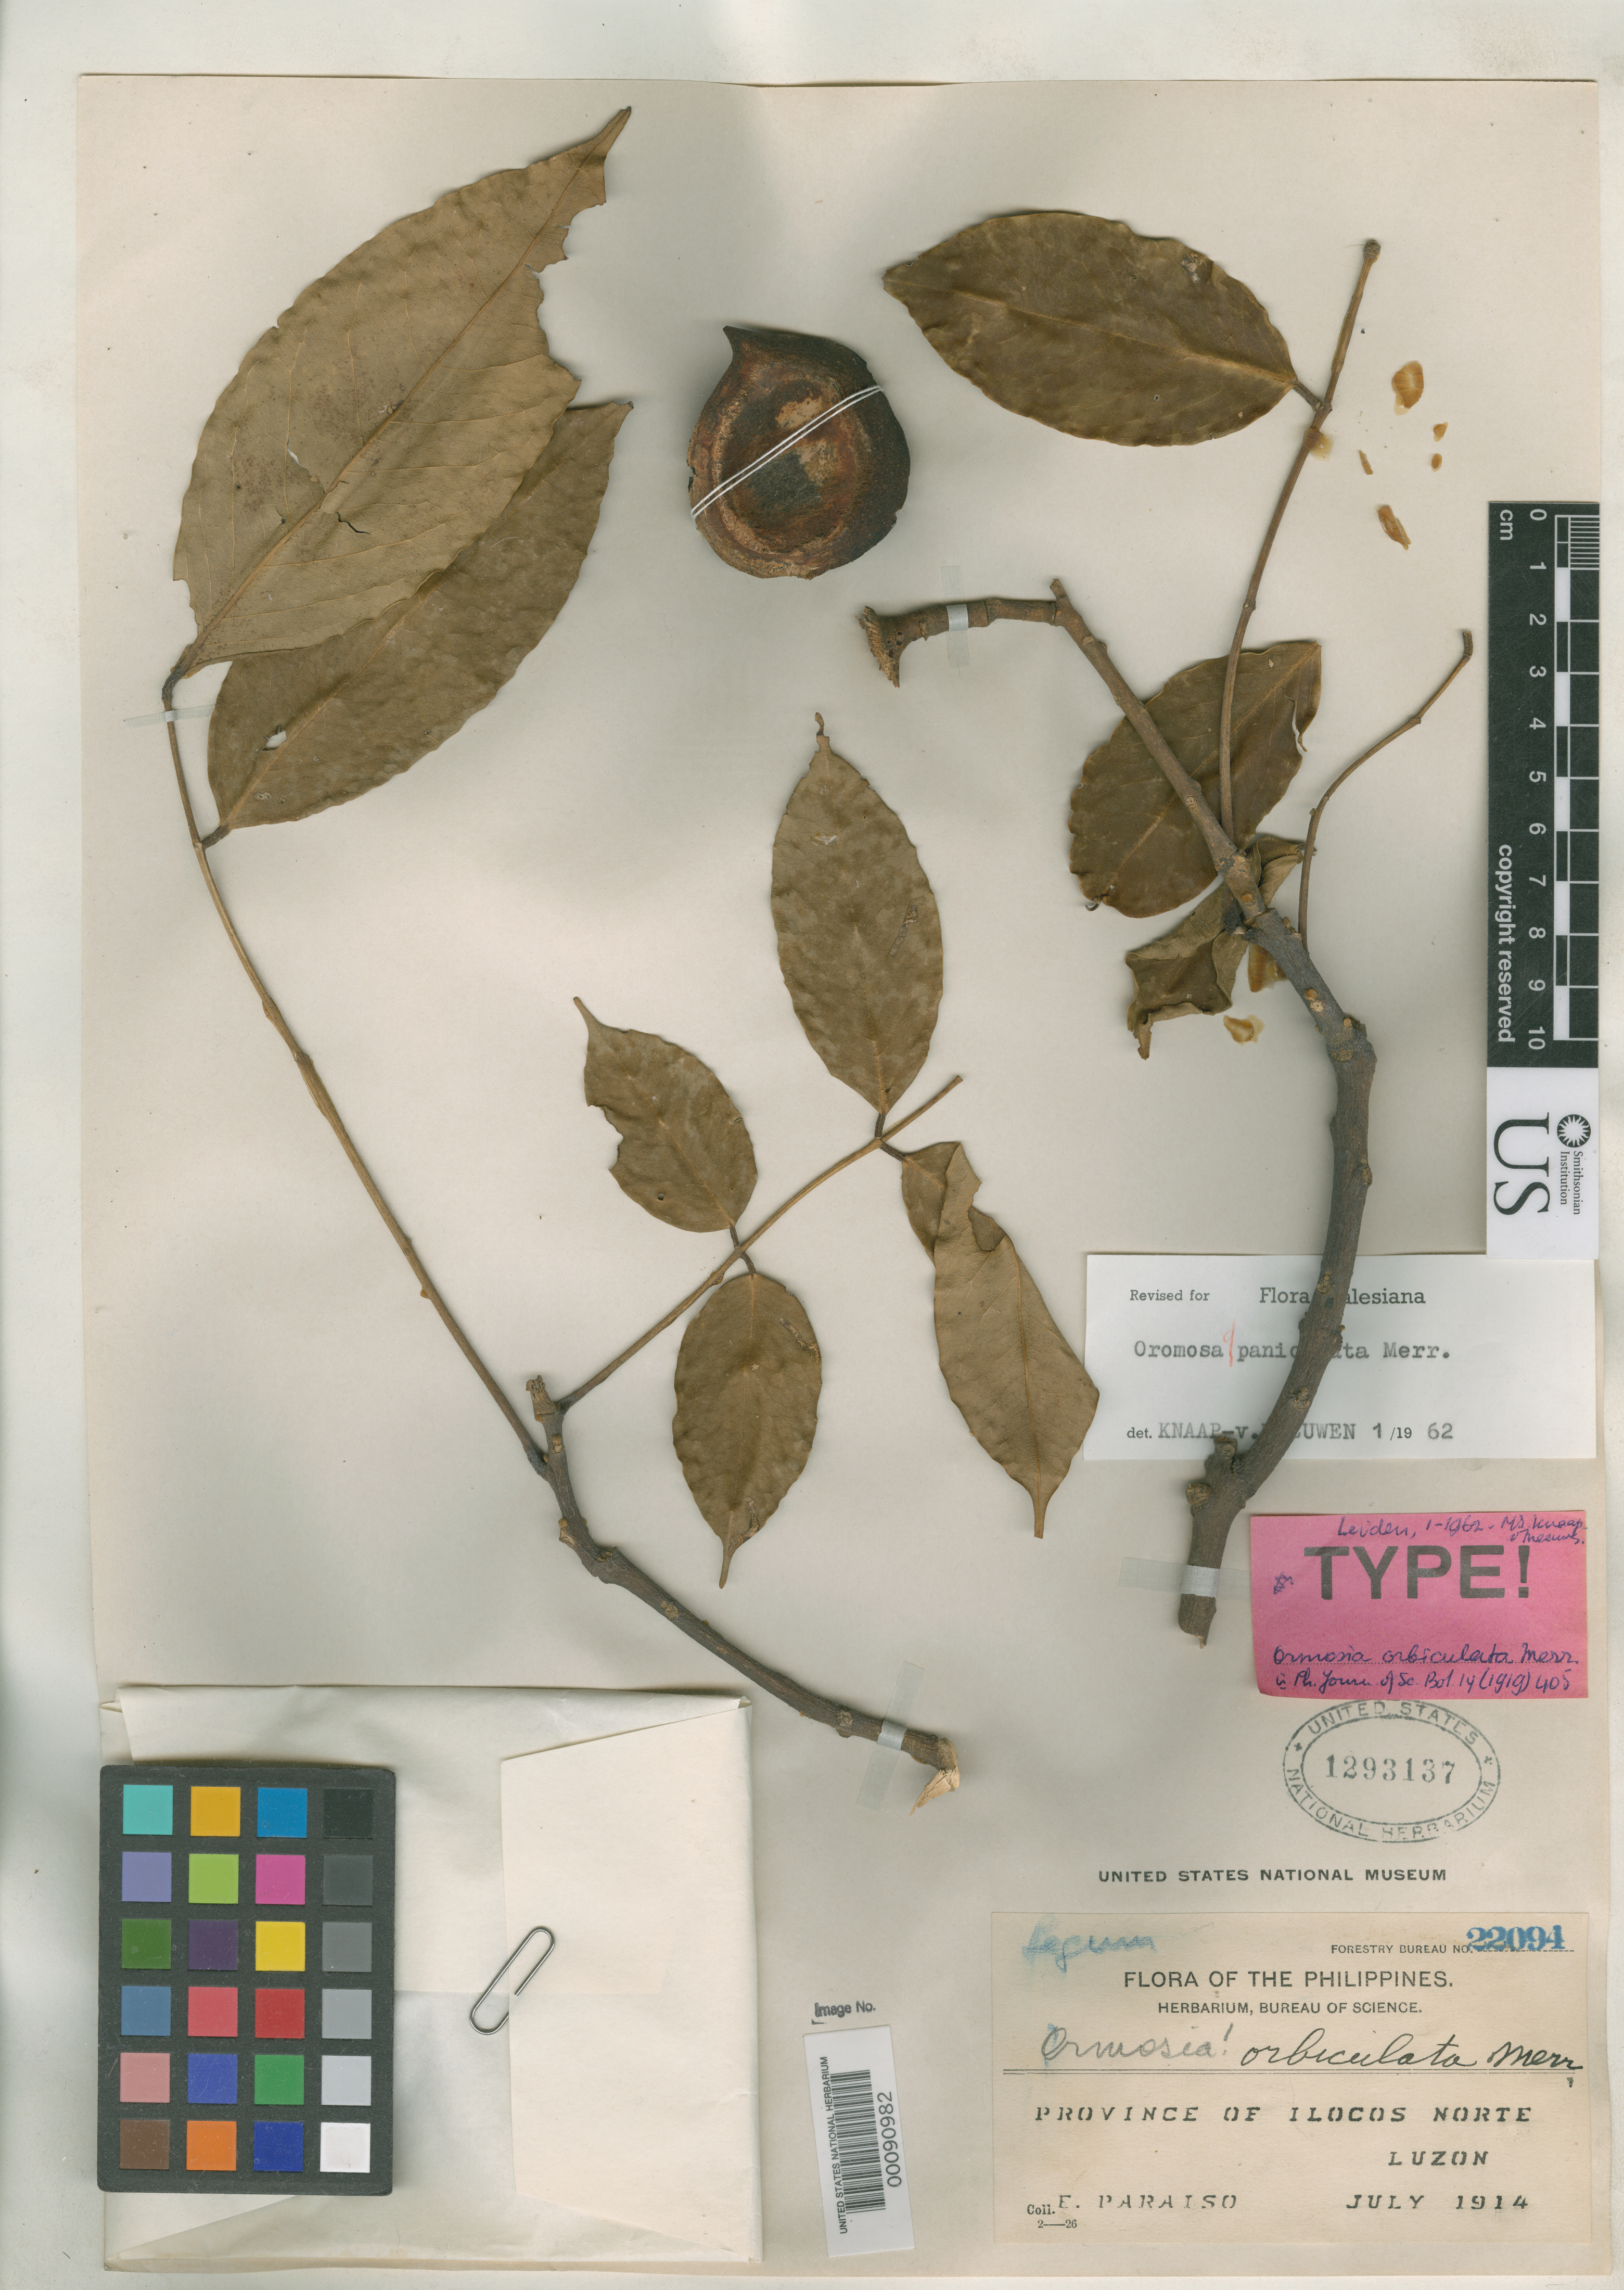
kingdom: Plantae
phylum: Tracheophyta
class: Magnoliopsida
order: Fabales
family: Fabaceae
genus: Ormosia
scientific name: Ormosia orbiculata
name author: Merr.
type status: Paratype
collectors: M. Ramos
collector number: For. Bur. 22094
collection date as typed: Jul 1914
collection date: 1914-07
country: Philippines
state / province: Ilocos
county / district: Ilocos Norte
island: Luzon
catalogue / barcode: US 1293137